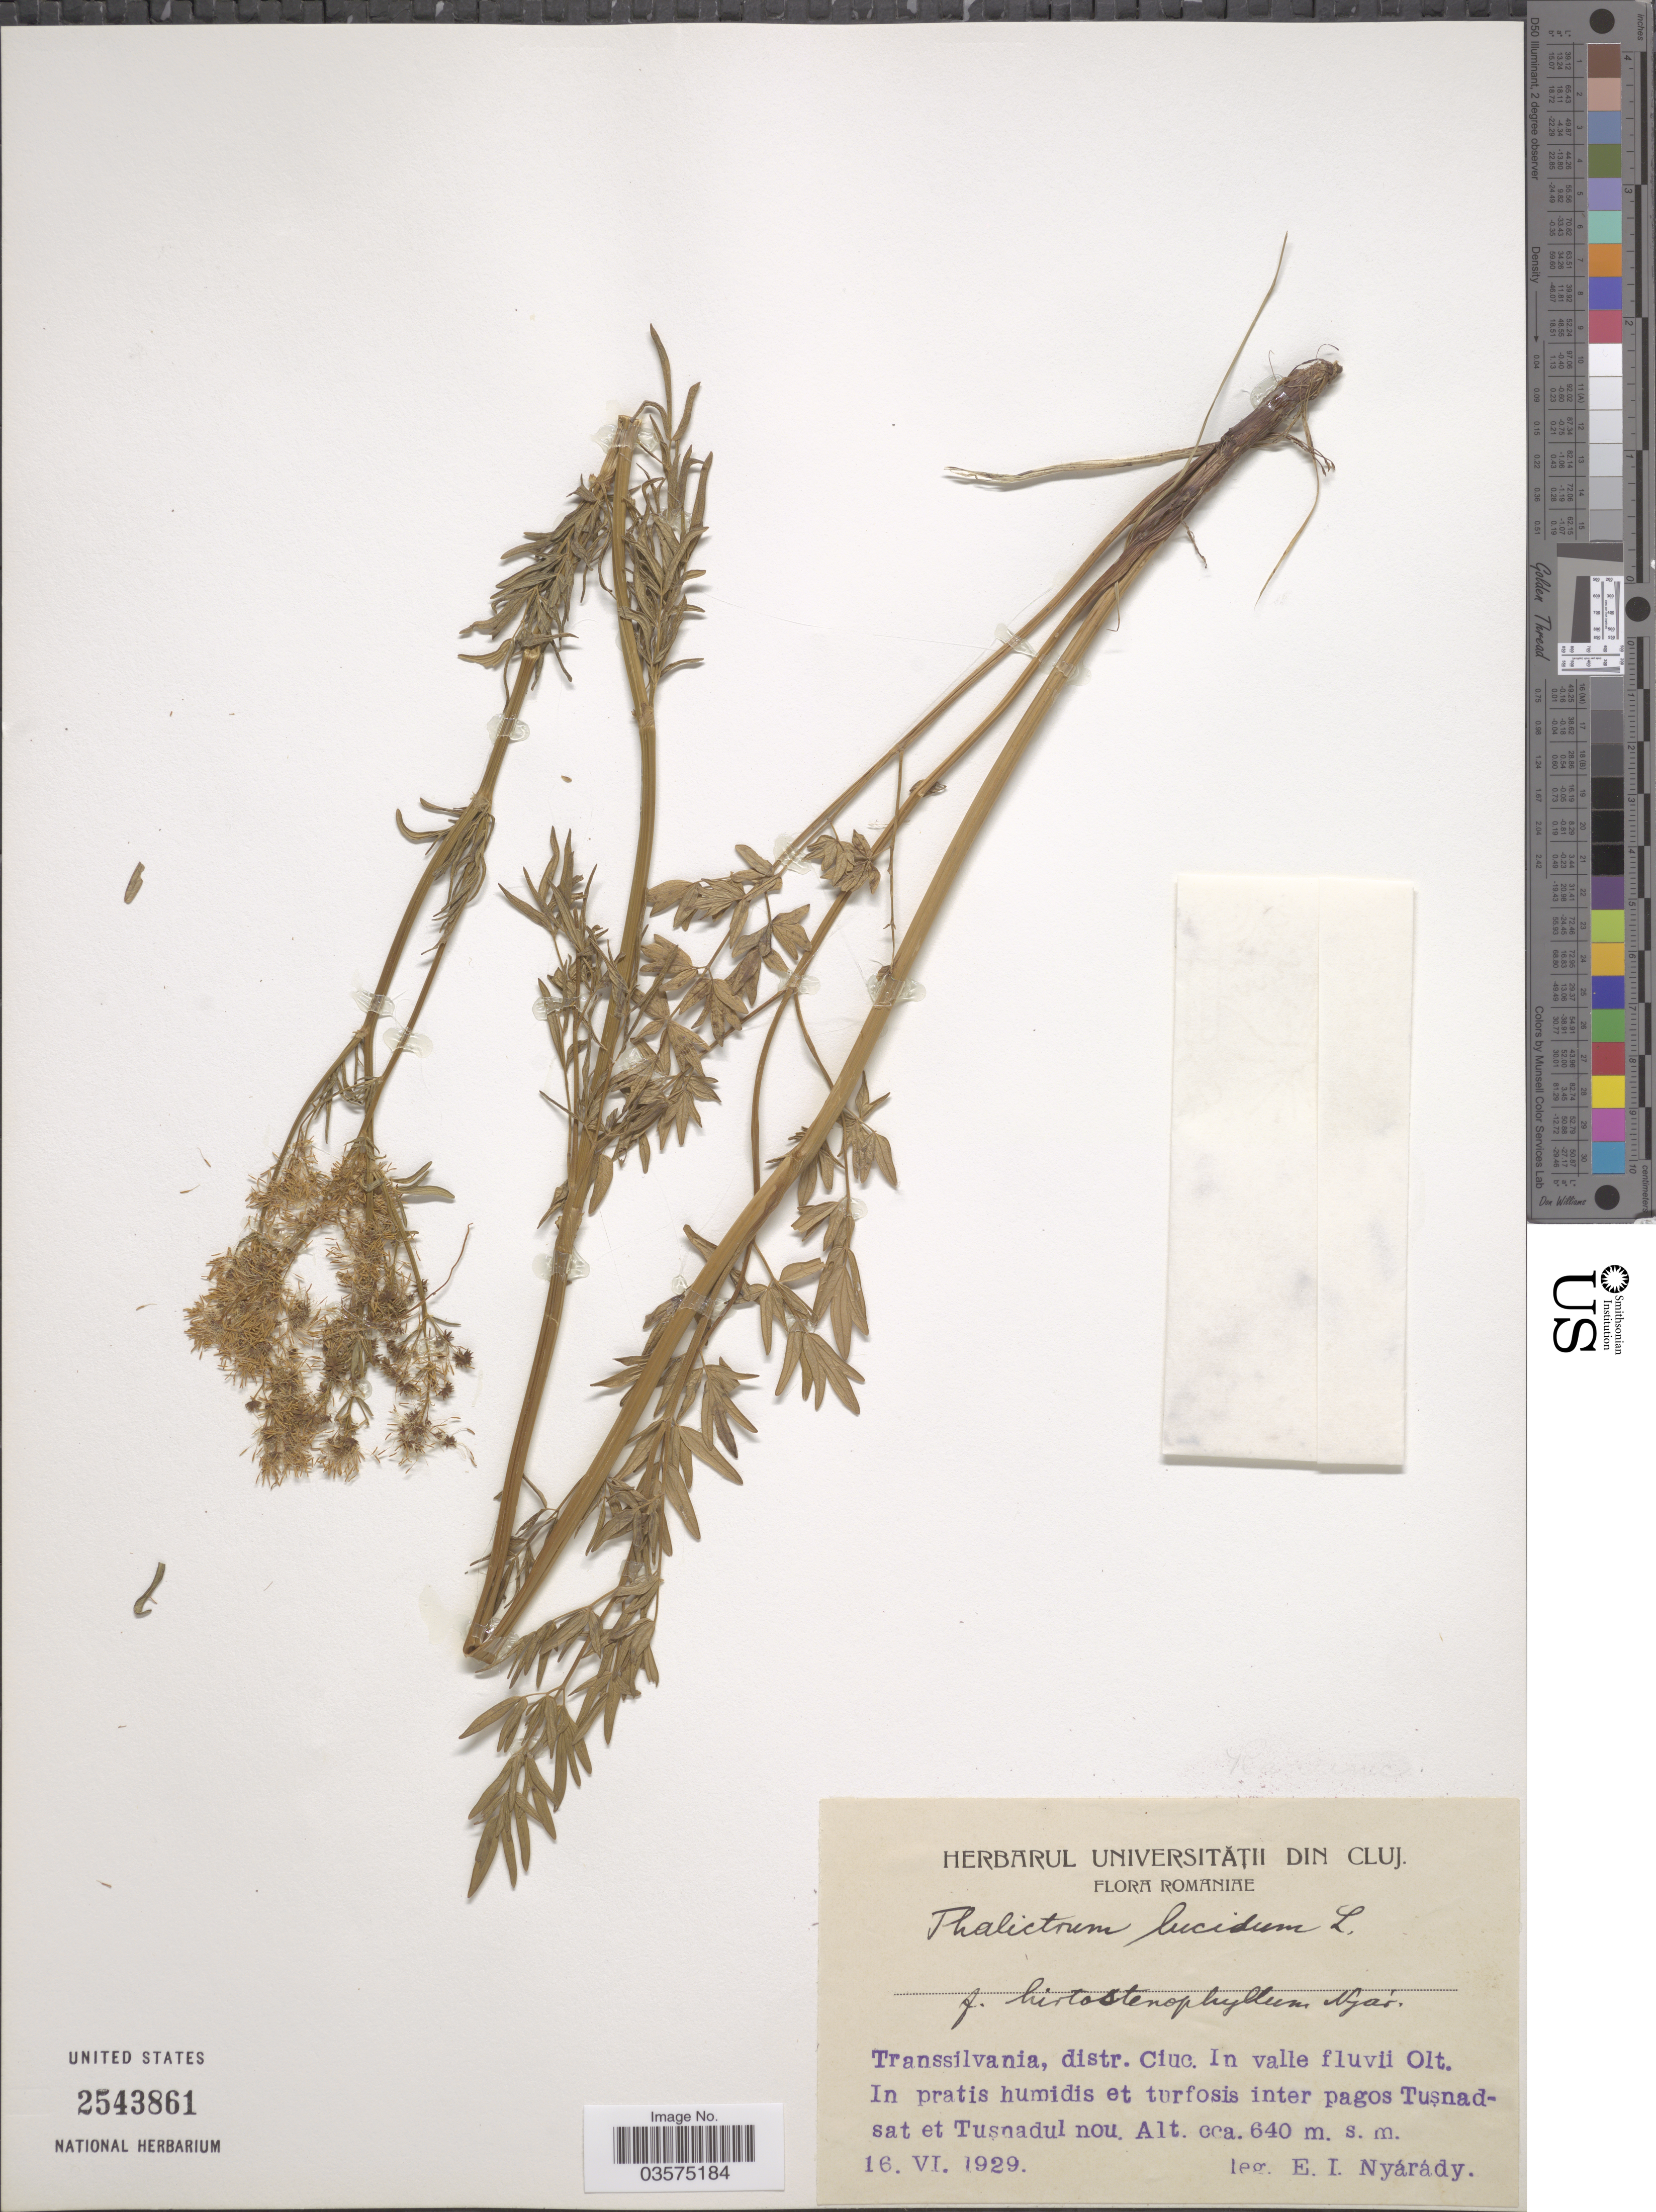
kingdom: Plantae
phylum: Tracheophyta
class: Magnoliopsida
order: Ranunculales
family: Ranunculaceae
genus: Thalictrum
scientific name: Thalictrum lucidum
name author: L.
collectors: E. Nyárády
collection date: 1929-06-16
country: Romania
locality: Transsilvania, distr. Ciuc. In valle fluvii Olt. In pratis humidis et turfosis inter pagos Tusnadsat et Tusnadul nou.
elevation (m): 640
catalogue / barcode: US 2543861